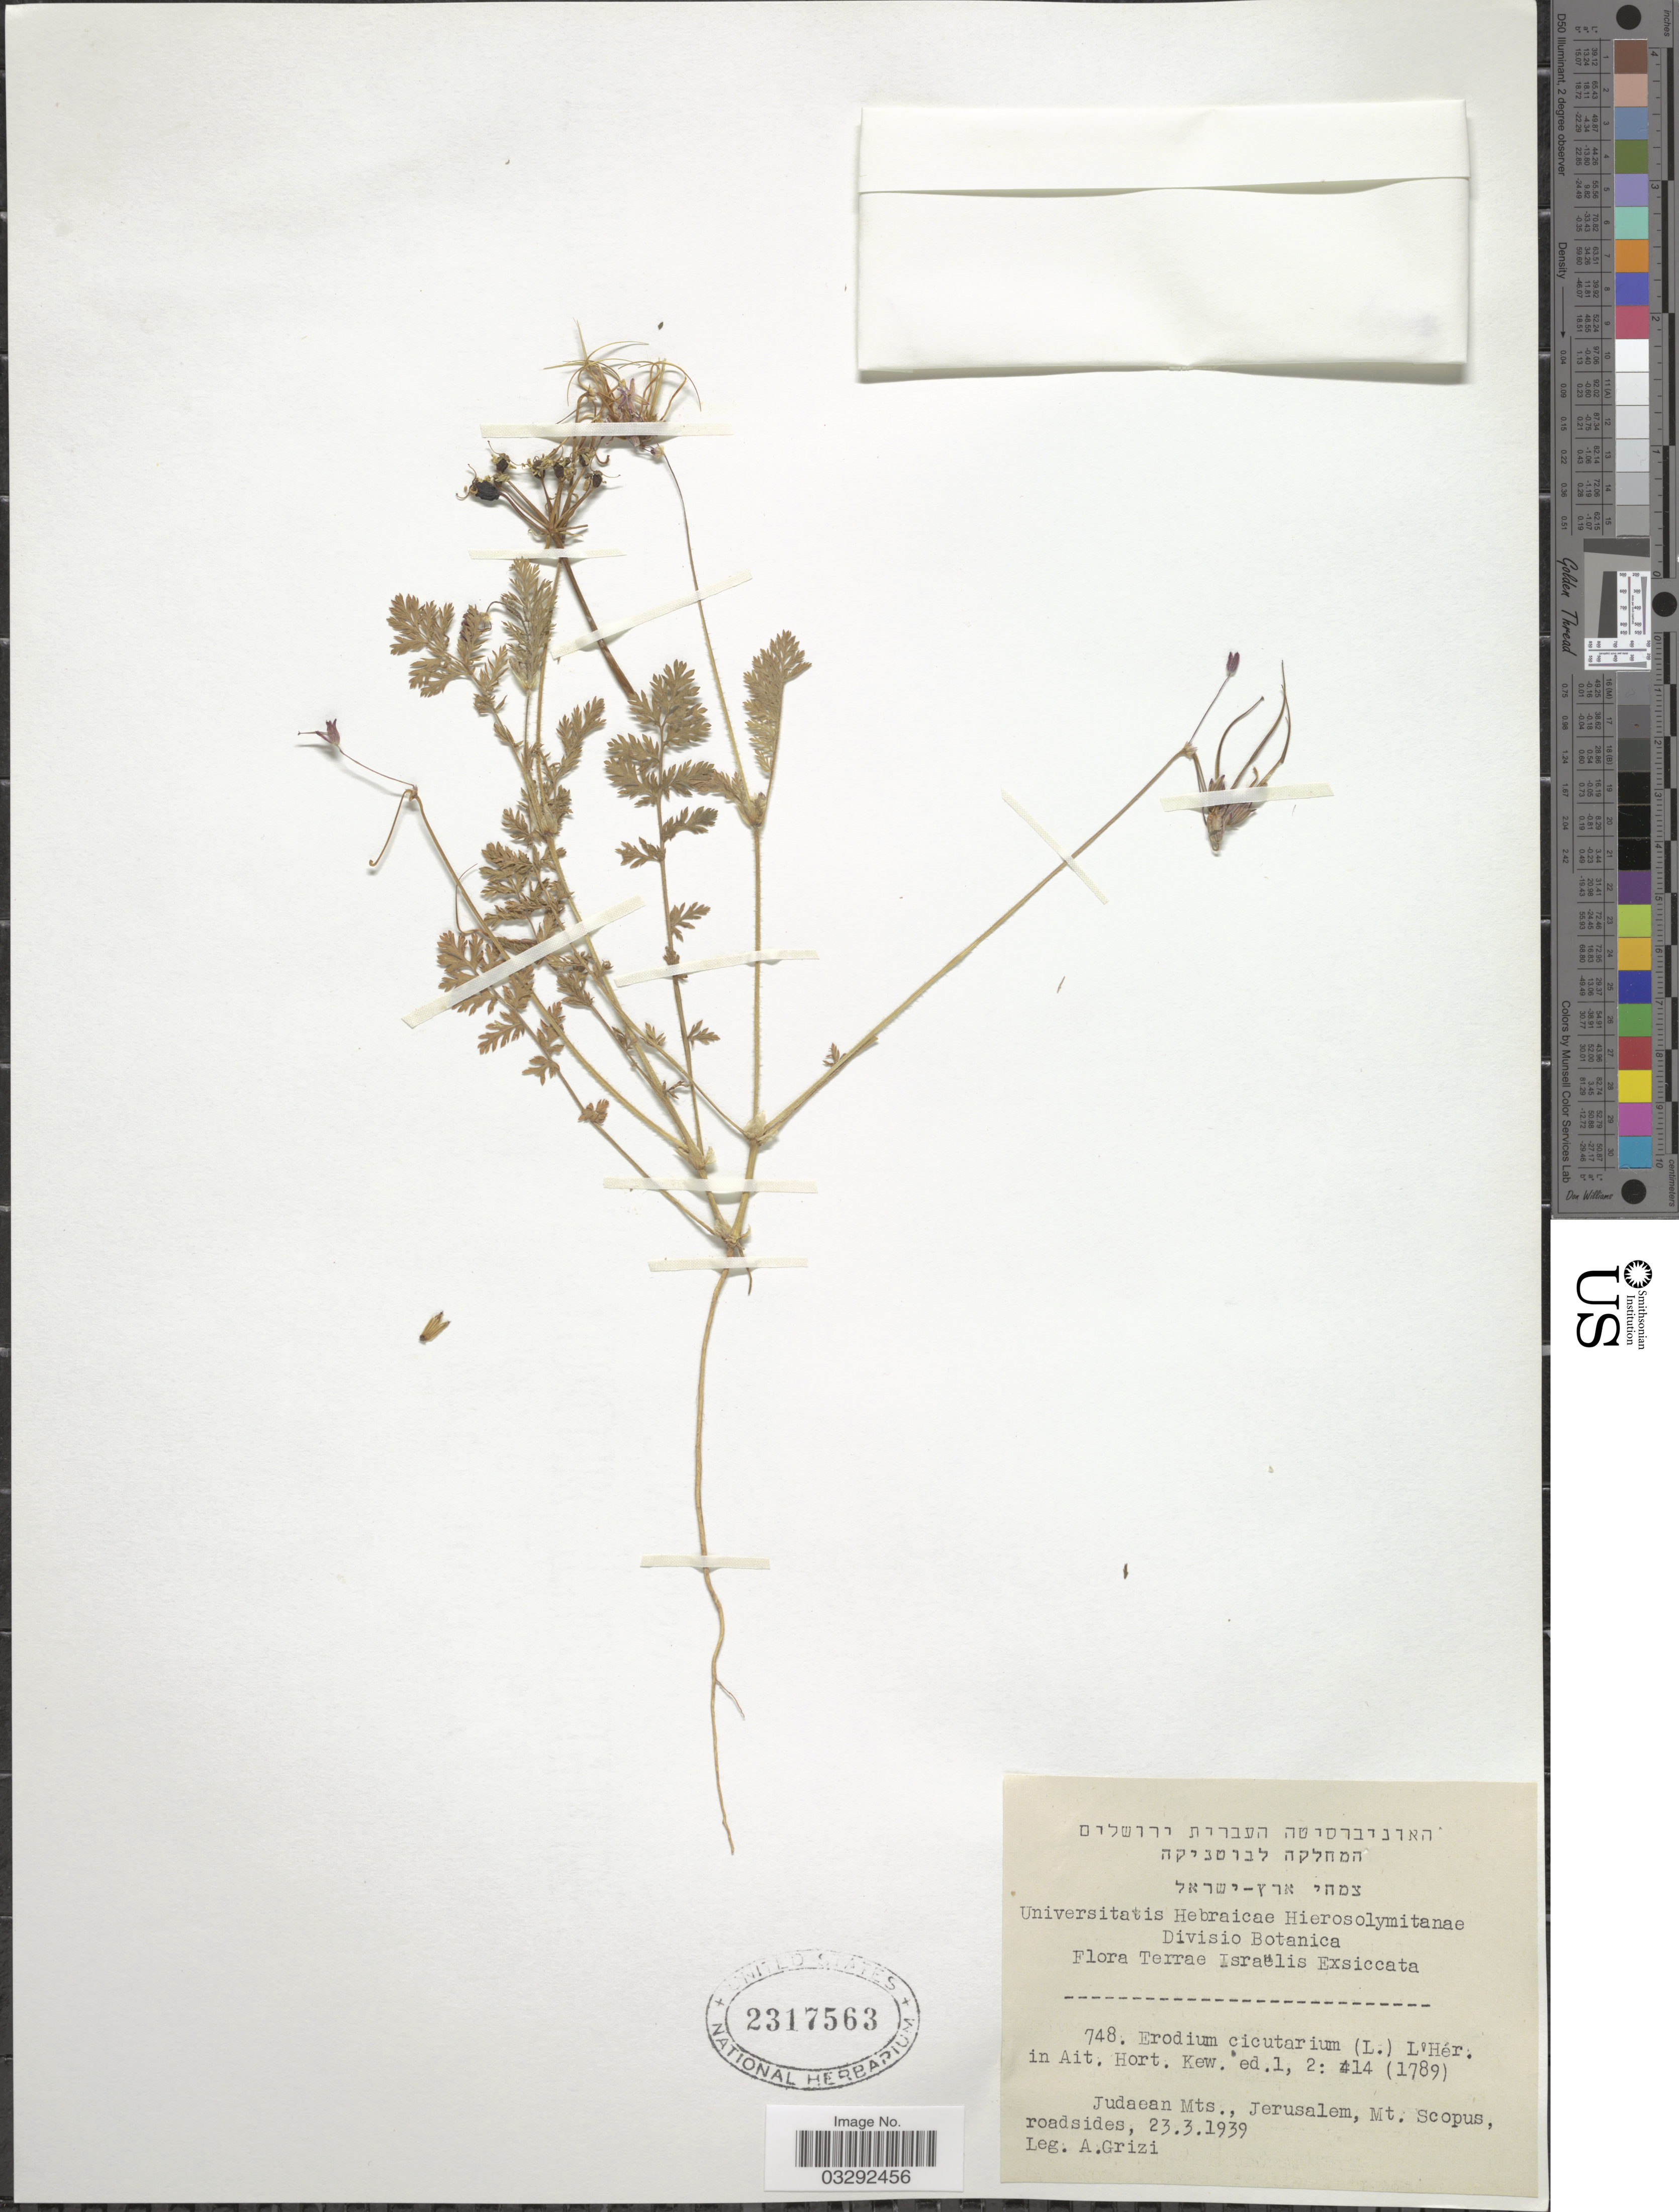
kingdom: Plantae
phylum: Tracheophyta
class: Magnoliopsida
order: Geraniales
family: Geraniaceae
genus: Erodium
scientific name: Erodium cicutarium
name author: (L.) L'Hér.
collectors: A. Grizi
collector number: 748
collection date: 1939-03-23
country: Israel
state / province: Jerusalem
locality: Judaean Mts., Mt. Scopus, roadsides.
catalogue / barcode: US 2317563